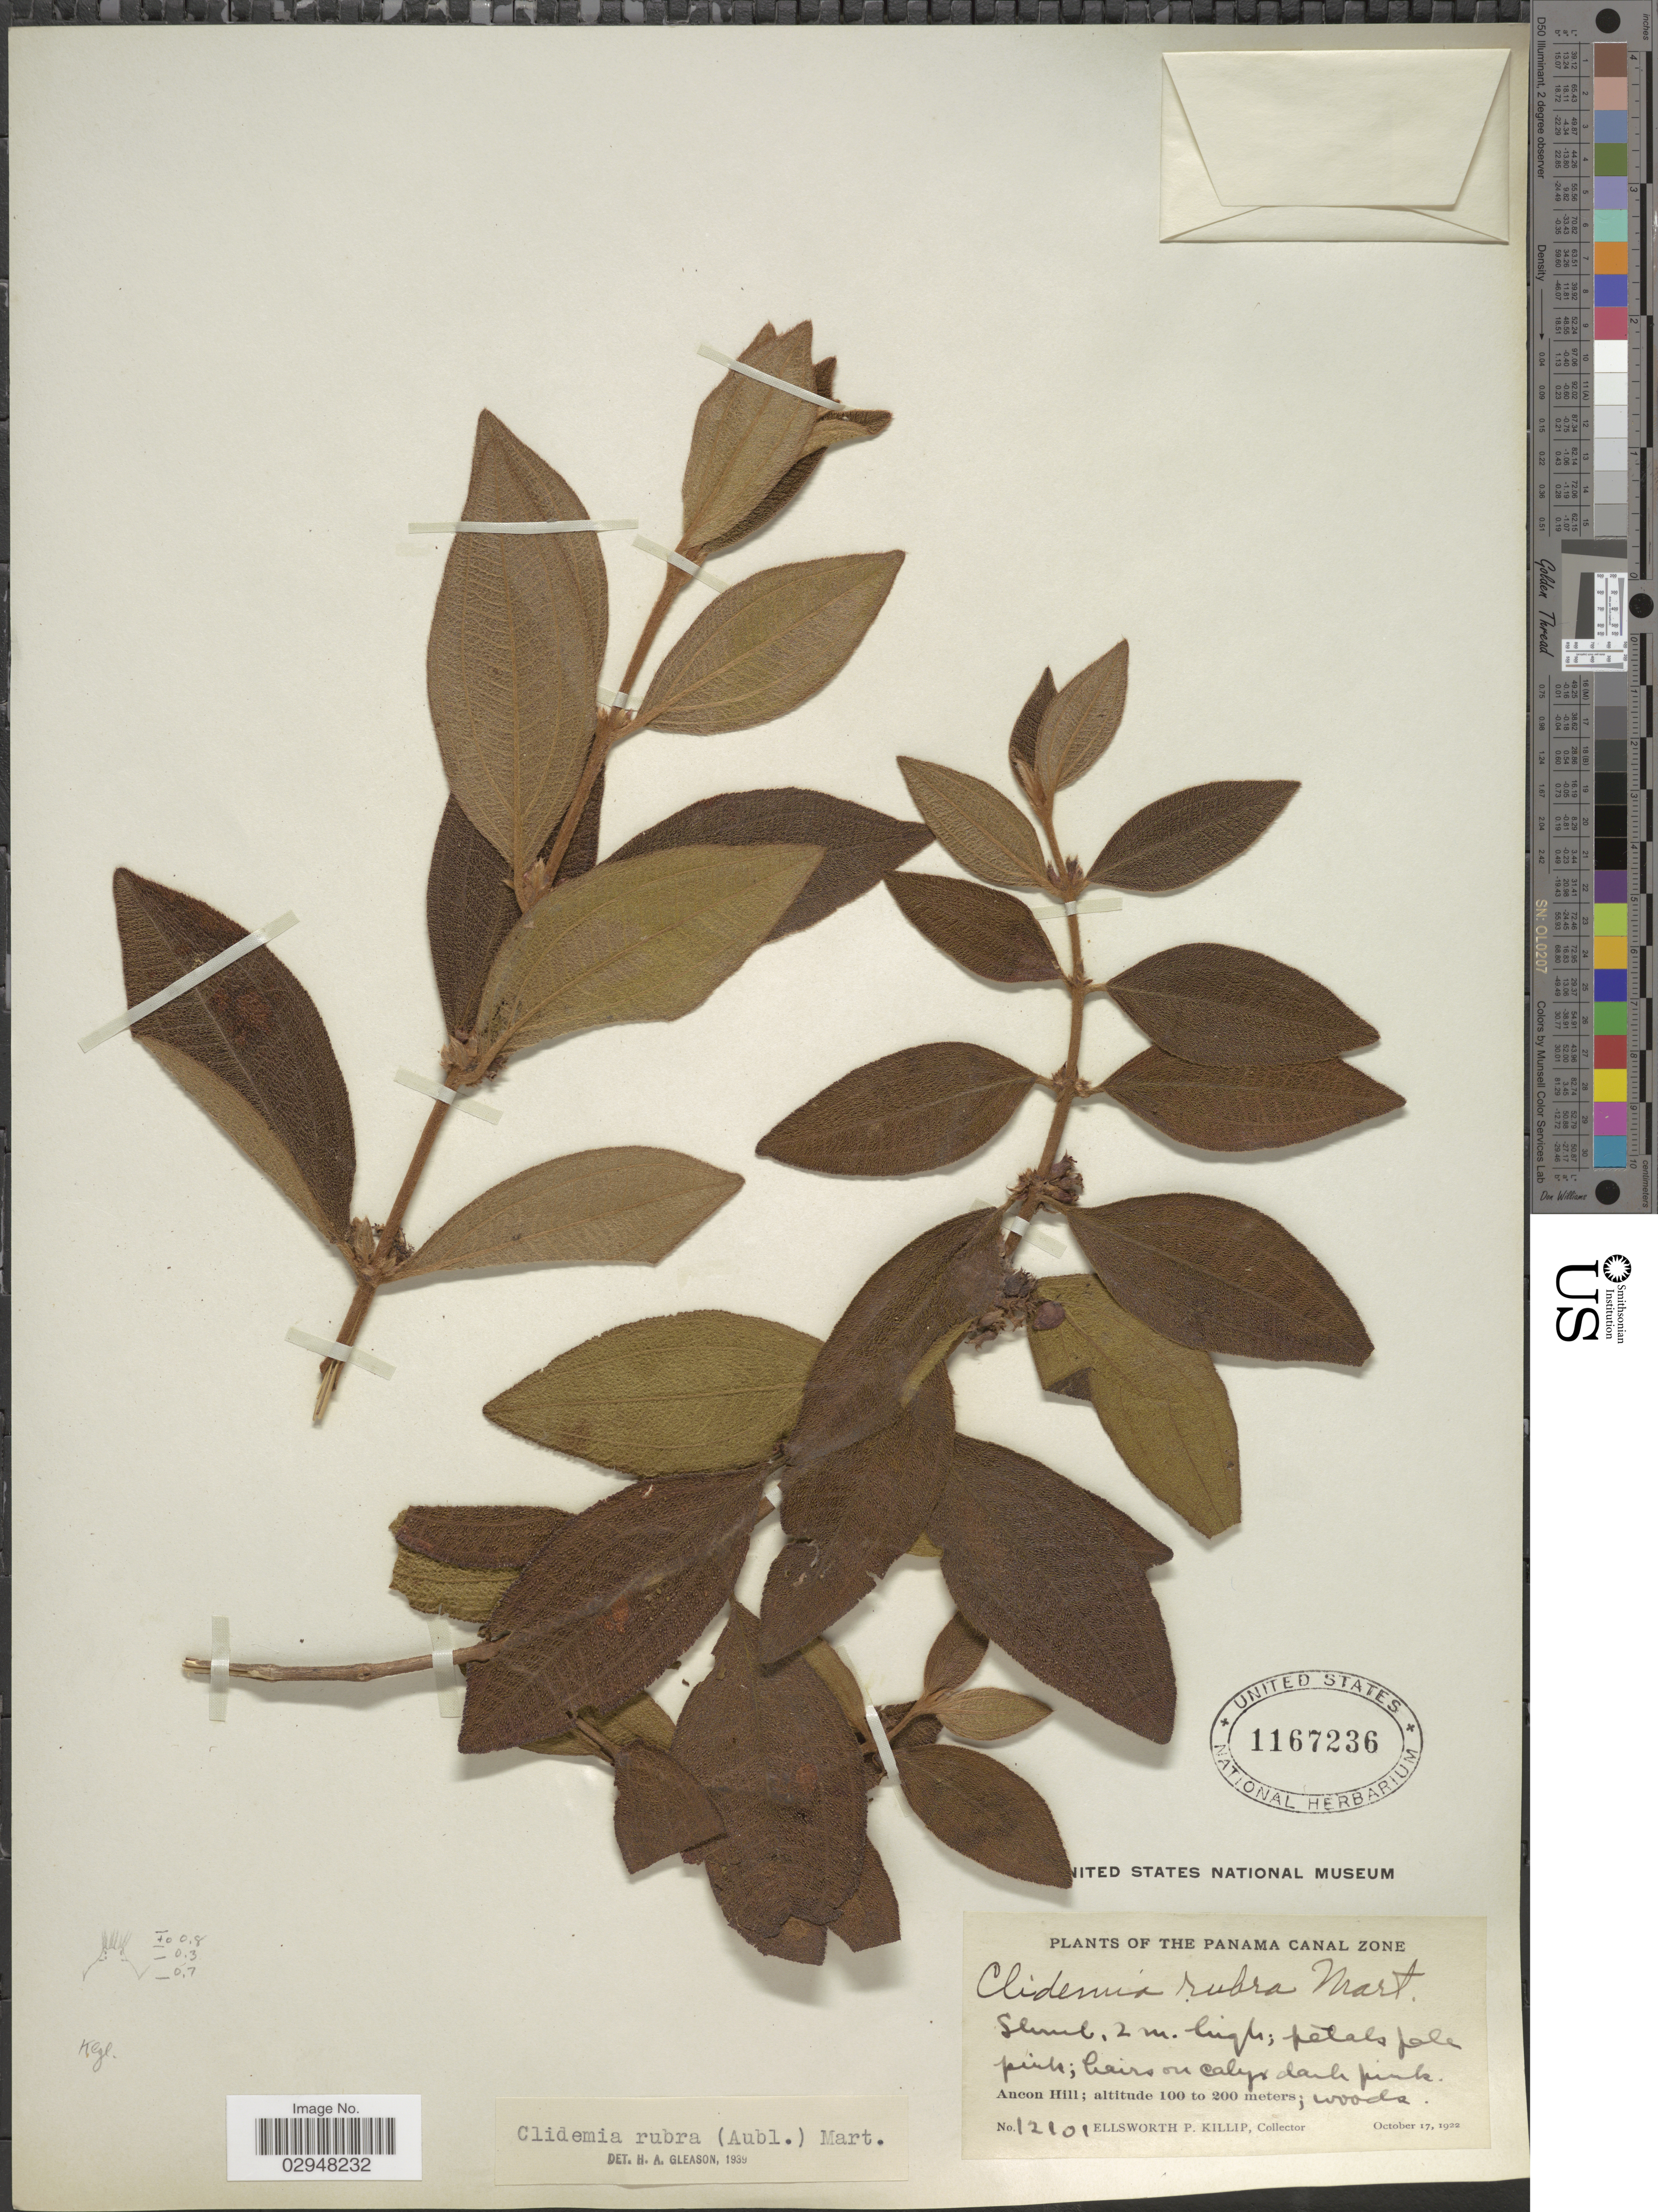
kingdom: Plantae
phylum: Tracheophyta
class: Magnoliopsida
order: Myrtales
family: Melastomataceae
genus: Clidemia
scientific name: Clidemia rubra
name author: (Aubl.) Mart.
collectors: E. P. Killip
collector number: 12101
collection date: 1922-10-17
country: Panama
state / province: Colón / Panamá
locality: Canal Zone. Ancon Hill.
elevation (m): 100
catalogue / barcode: US 1167236